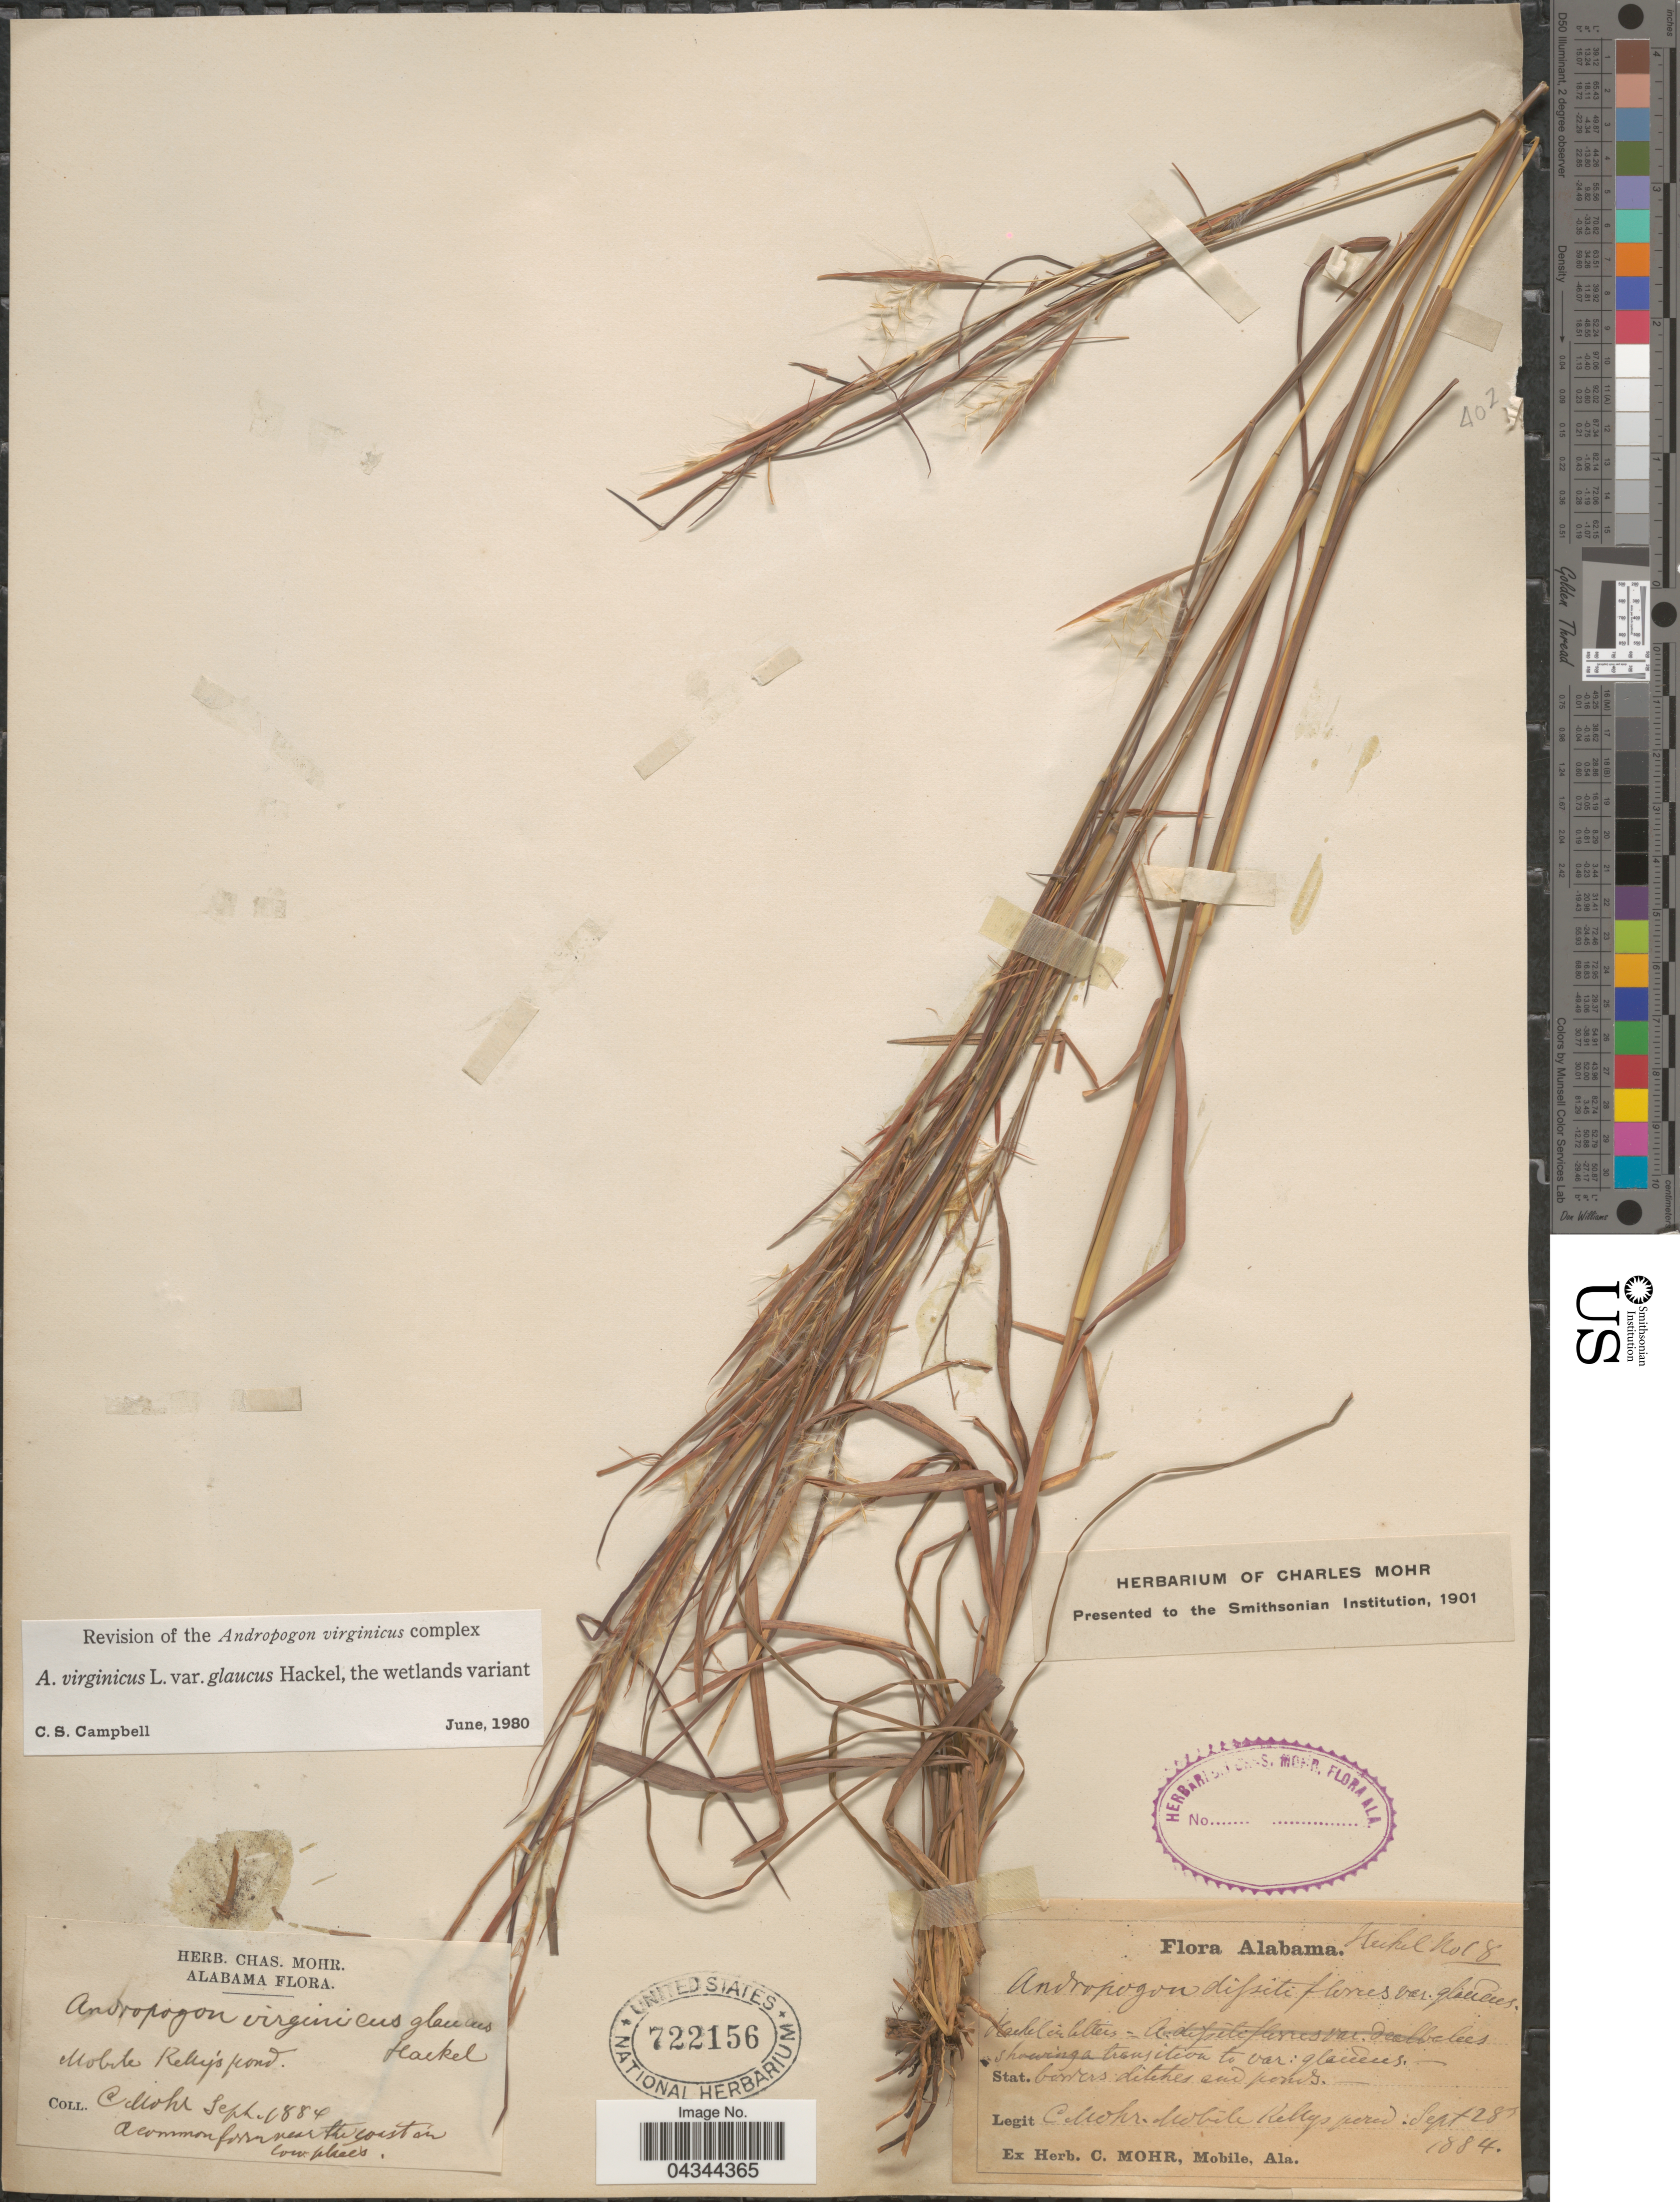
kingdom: Plantae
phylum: Tracheophyta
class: Liliopsida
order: Poales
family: Poaceae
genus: Andropogon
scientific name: Andropogon virginicus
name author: L.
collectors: Mohr, C. T. (herbarium)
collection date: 1884-09-28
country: United States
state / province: Alabama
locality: Mobile Kelly's pond.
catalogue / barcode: US 722156